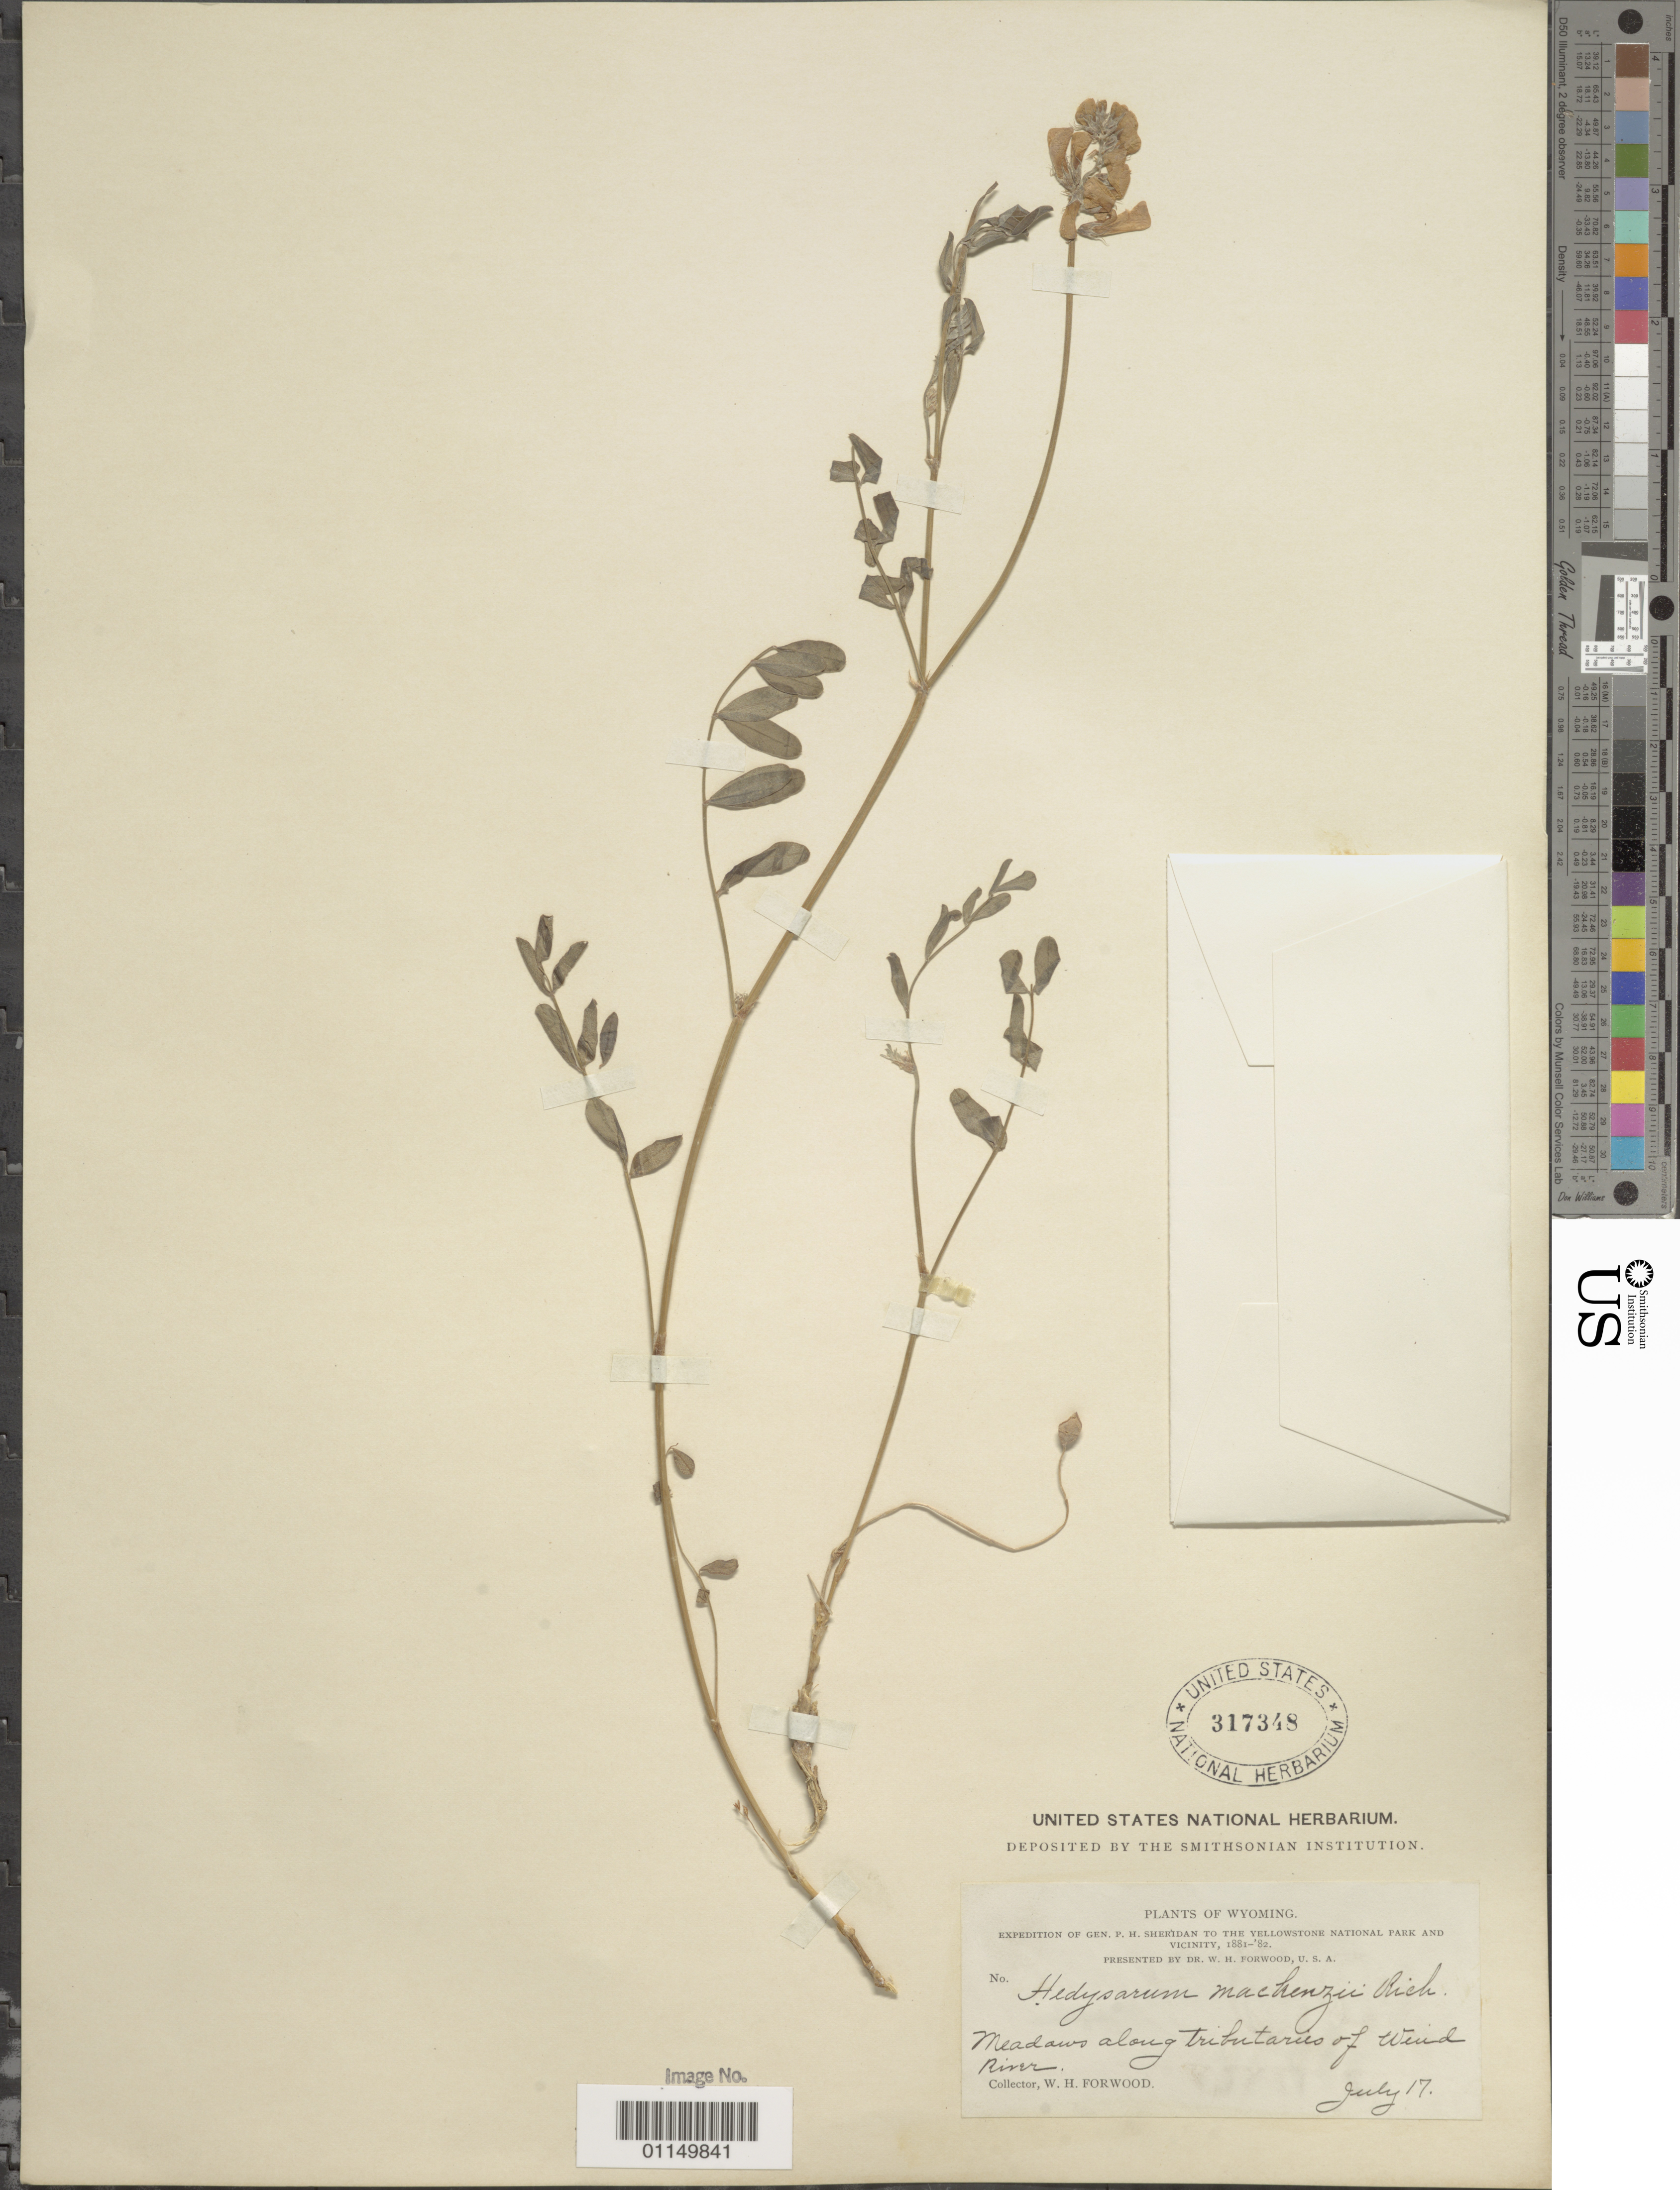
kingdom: Plantae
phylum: Tracheophyta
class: Magnoliopsida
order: Fabales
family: Fabaceae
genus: Hedysarum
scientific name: Hedysarum mackenziei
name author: Richardson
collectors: W. Forwood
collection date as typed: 17 Jul 1881 to 17 Jul 1882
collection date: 1881-07-17/1882-07-17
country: United States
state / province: Wyoming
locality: Wind River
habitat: Meadow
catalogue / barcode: US 317348